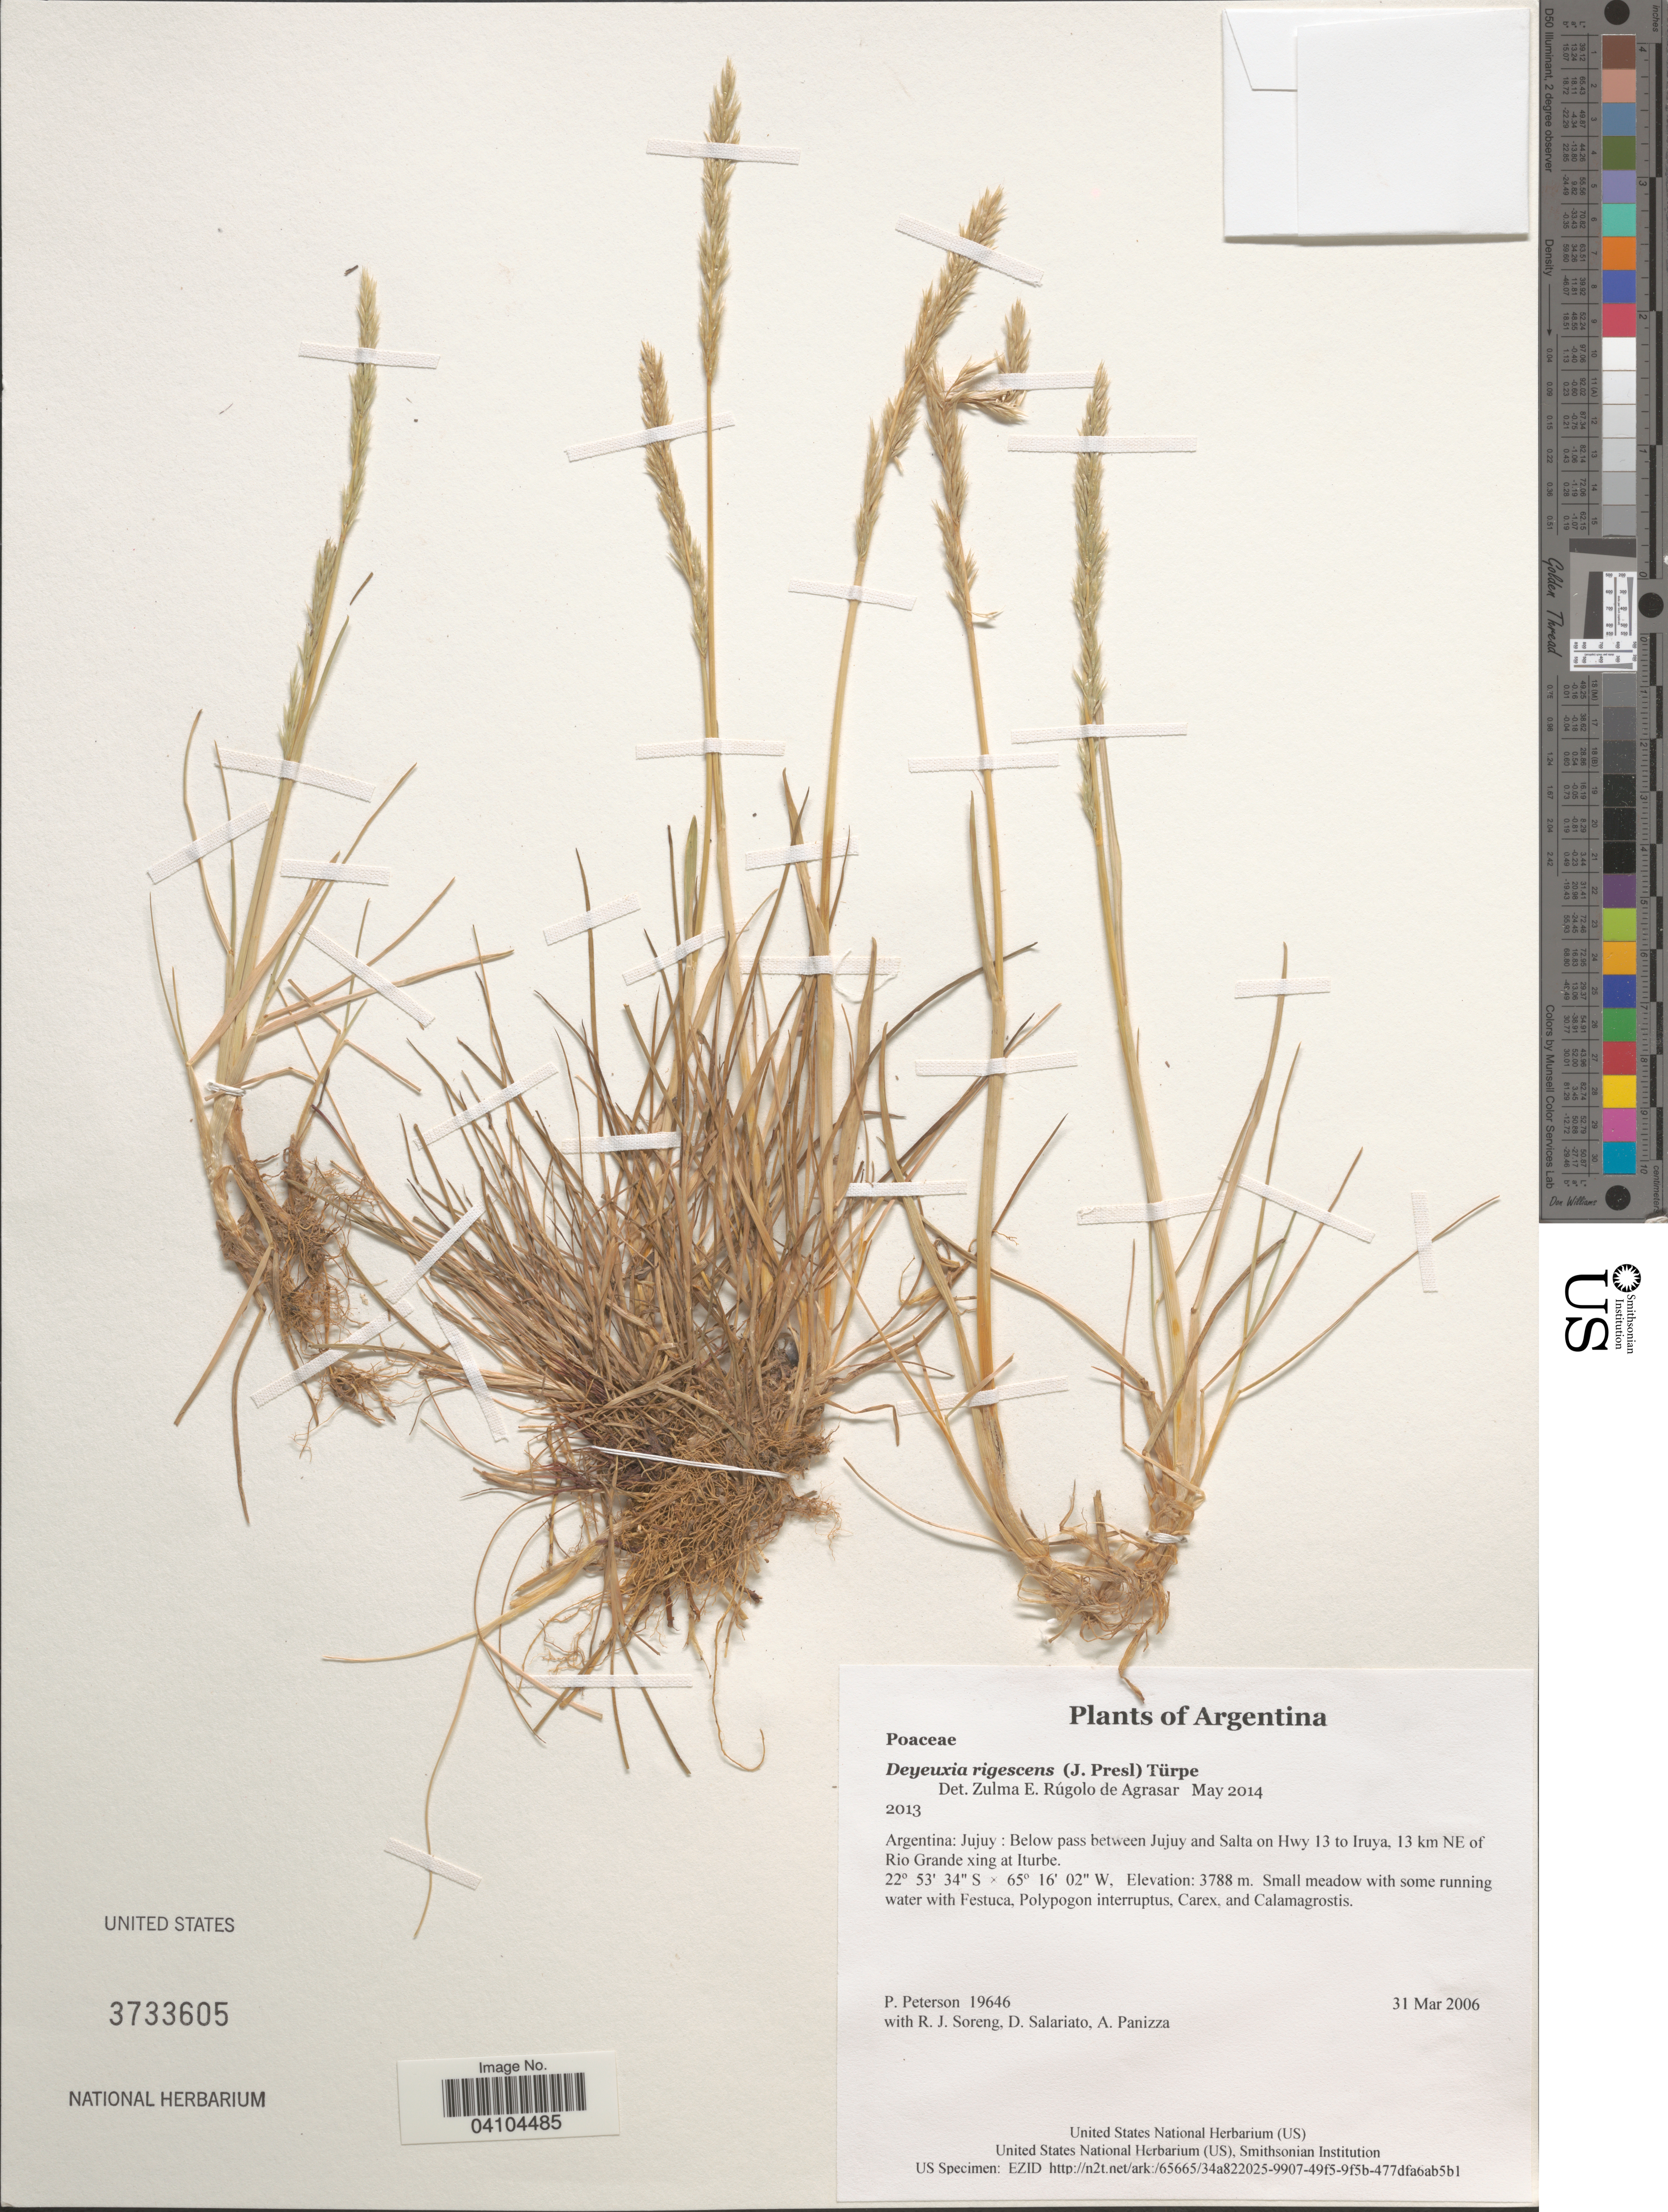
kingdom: Plantae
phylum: Tracheophyta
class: Liliopsida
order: Poales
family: Poaceae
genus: Cinnagrostis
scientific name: Cinnagrostis rigescens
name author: (J. Presl) P.M. Peterson et al.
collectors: P. Peterson, R. J. Soreng, D. Salariato & A. Panizza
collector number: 19646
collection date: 2006-03-31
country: Argentina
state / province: Jujuy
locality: Below pass between Jujuy and Salta on Hwy 13 to Iruya, 13 km NE of Rio Grande xing at Iturbe.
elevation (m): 3788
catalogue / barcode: US 3733605